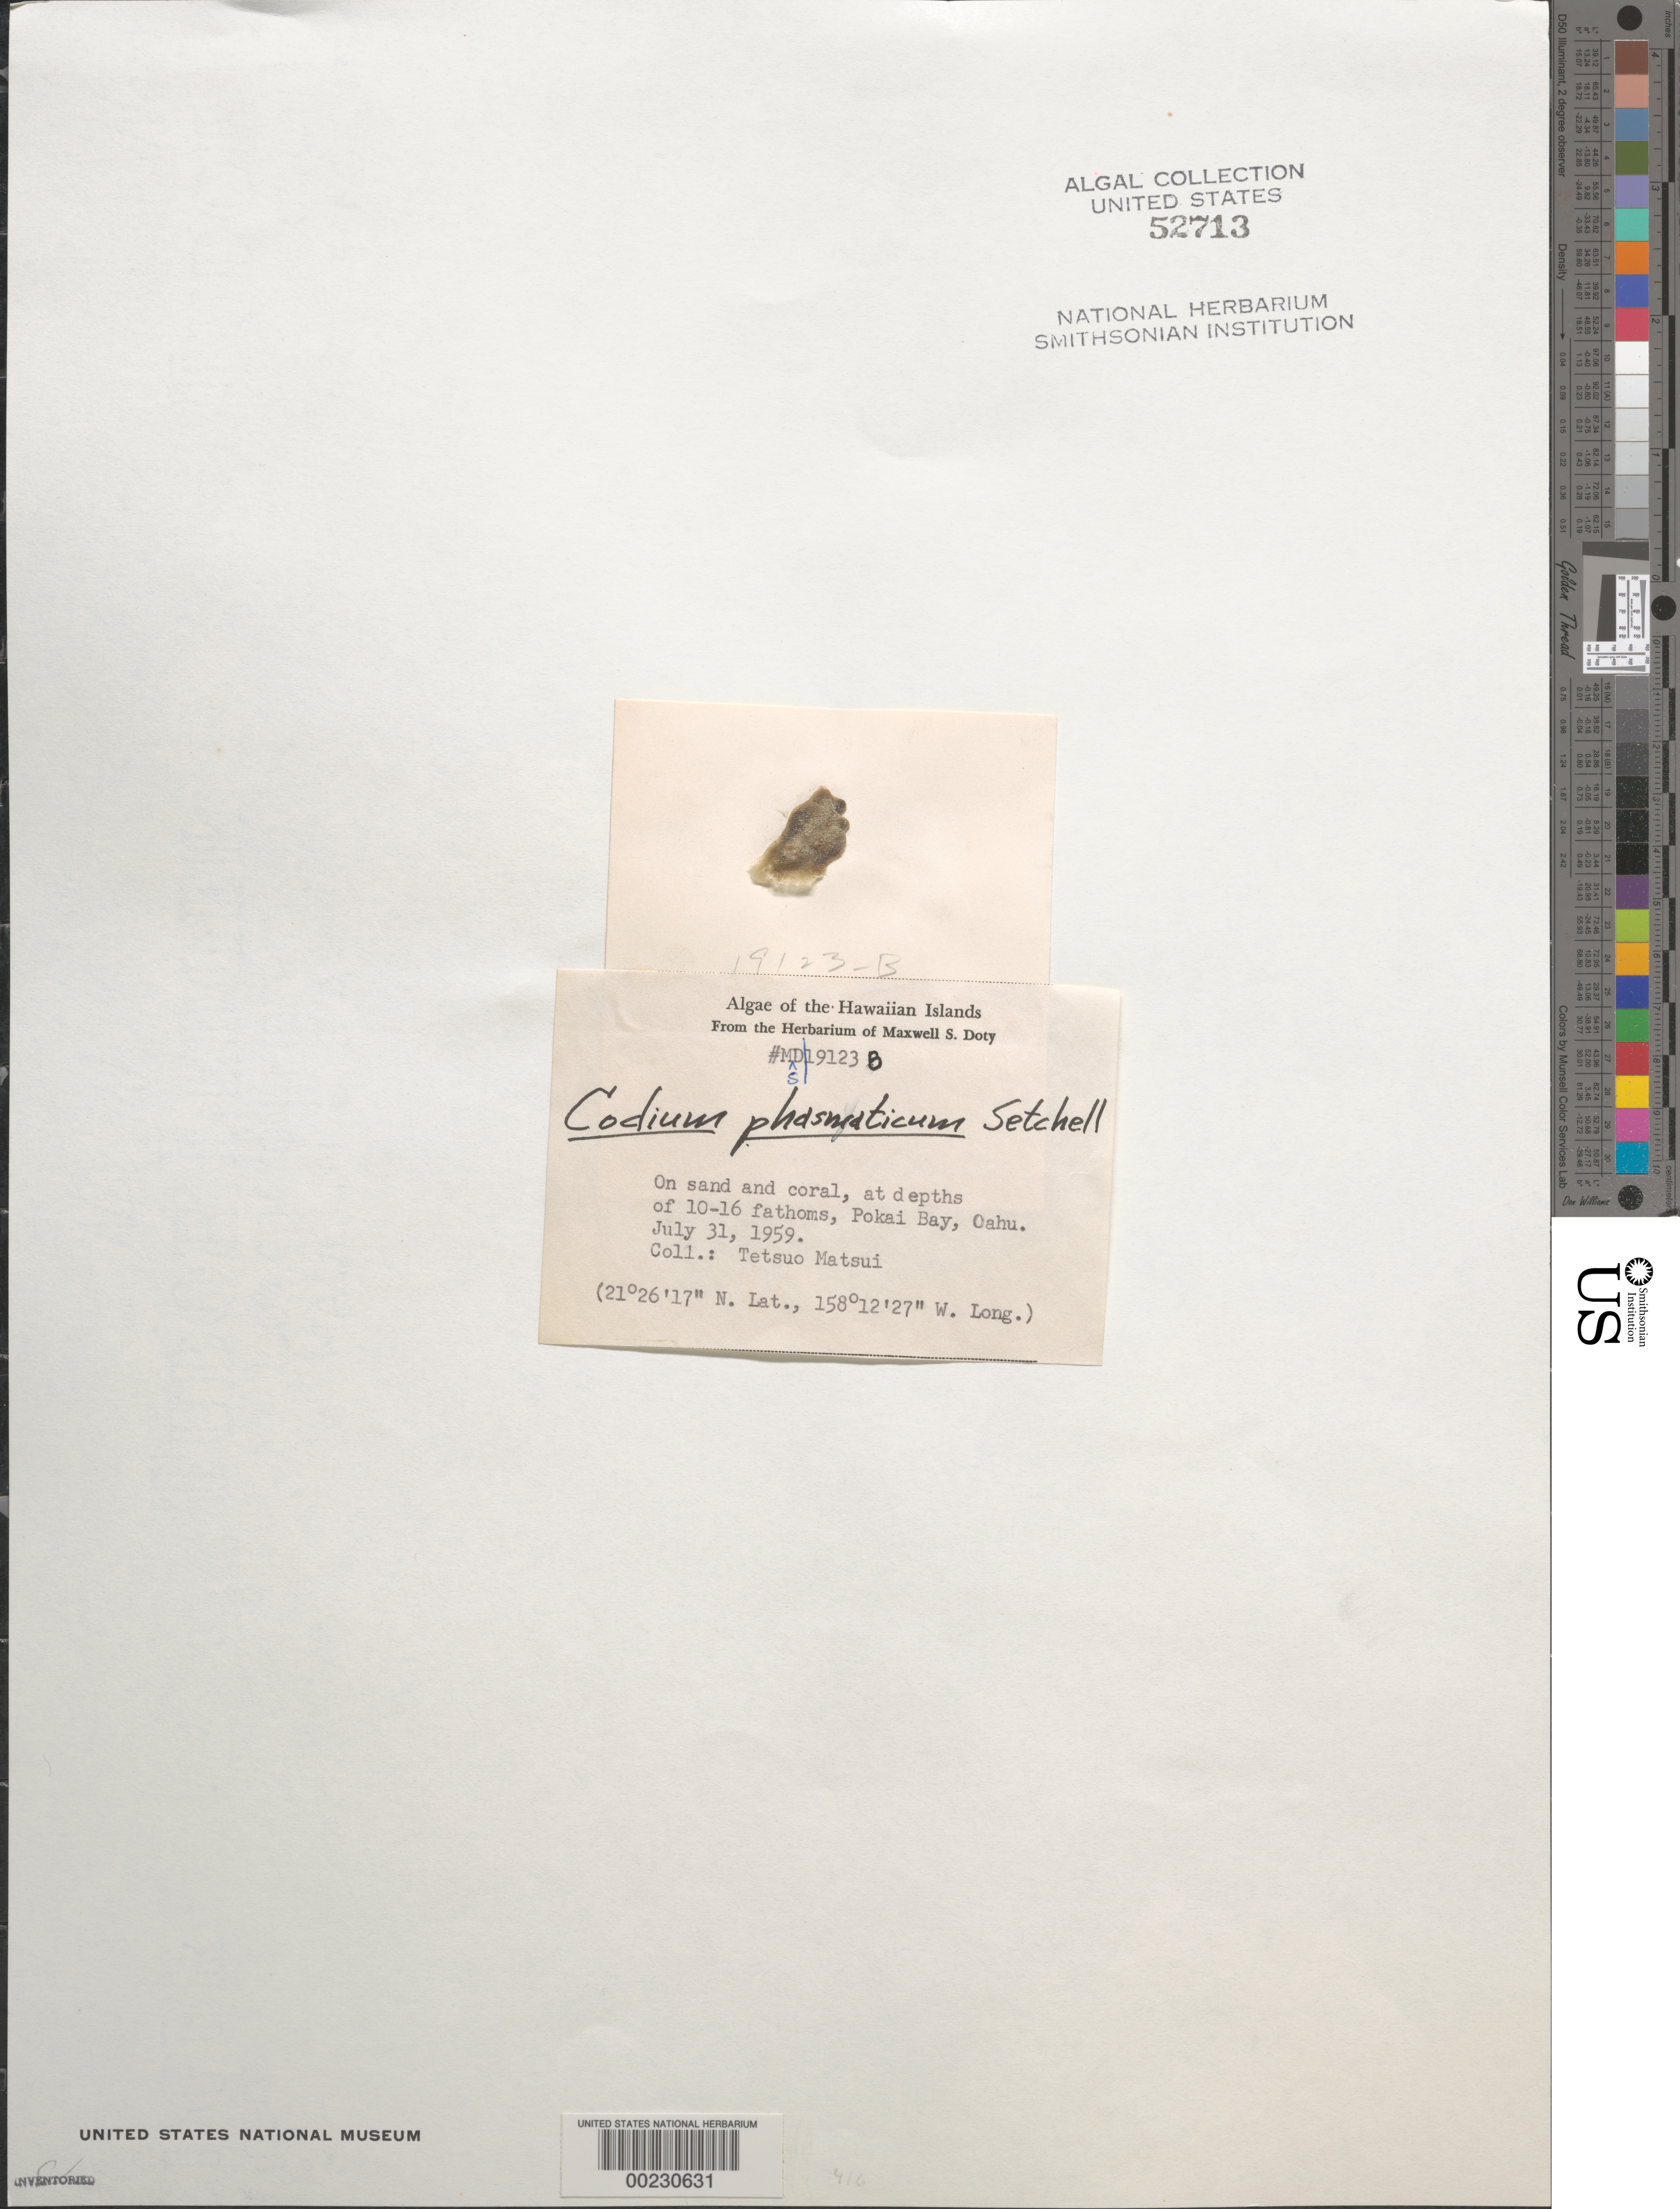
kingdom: Plantae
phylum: Chlorophyta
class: Ulvophyceae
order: Bryopsidales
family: Codiaceae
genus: Codium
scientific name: Codium phasmaticum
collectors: T. Matsui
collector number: MSD 19123b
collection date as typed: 31 Jul 1959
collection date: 1959-07-31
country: United States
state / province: Hawaii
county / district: Honolulu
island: Oahu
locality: Pokai Bay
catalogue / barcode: US 52713